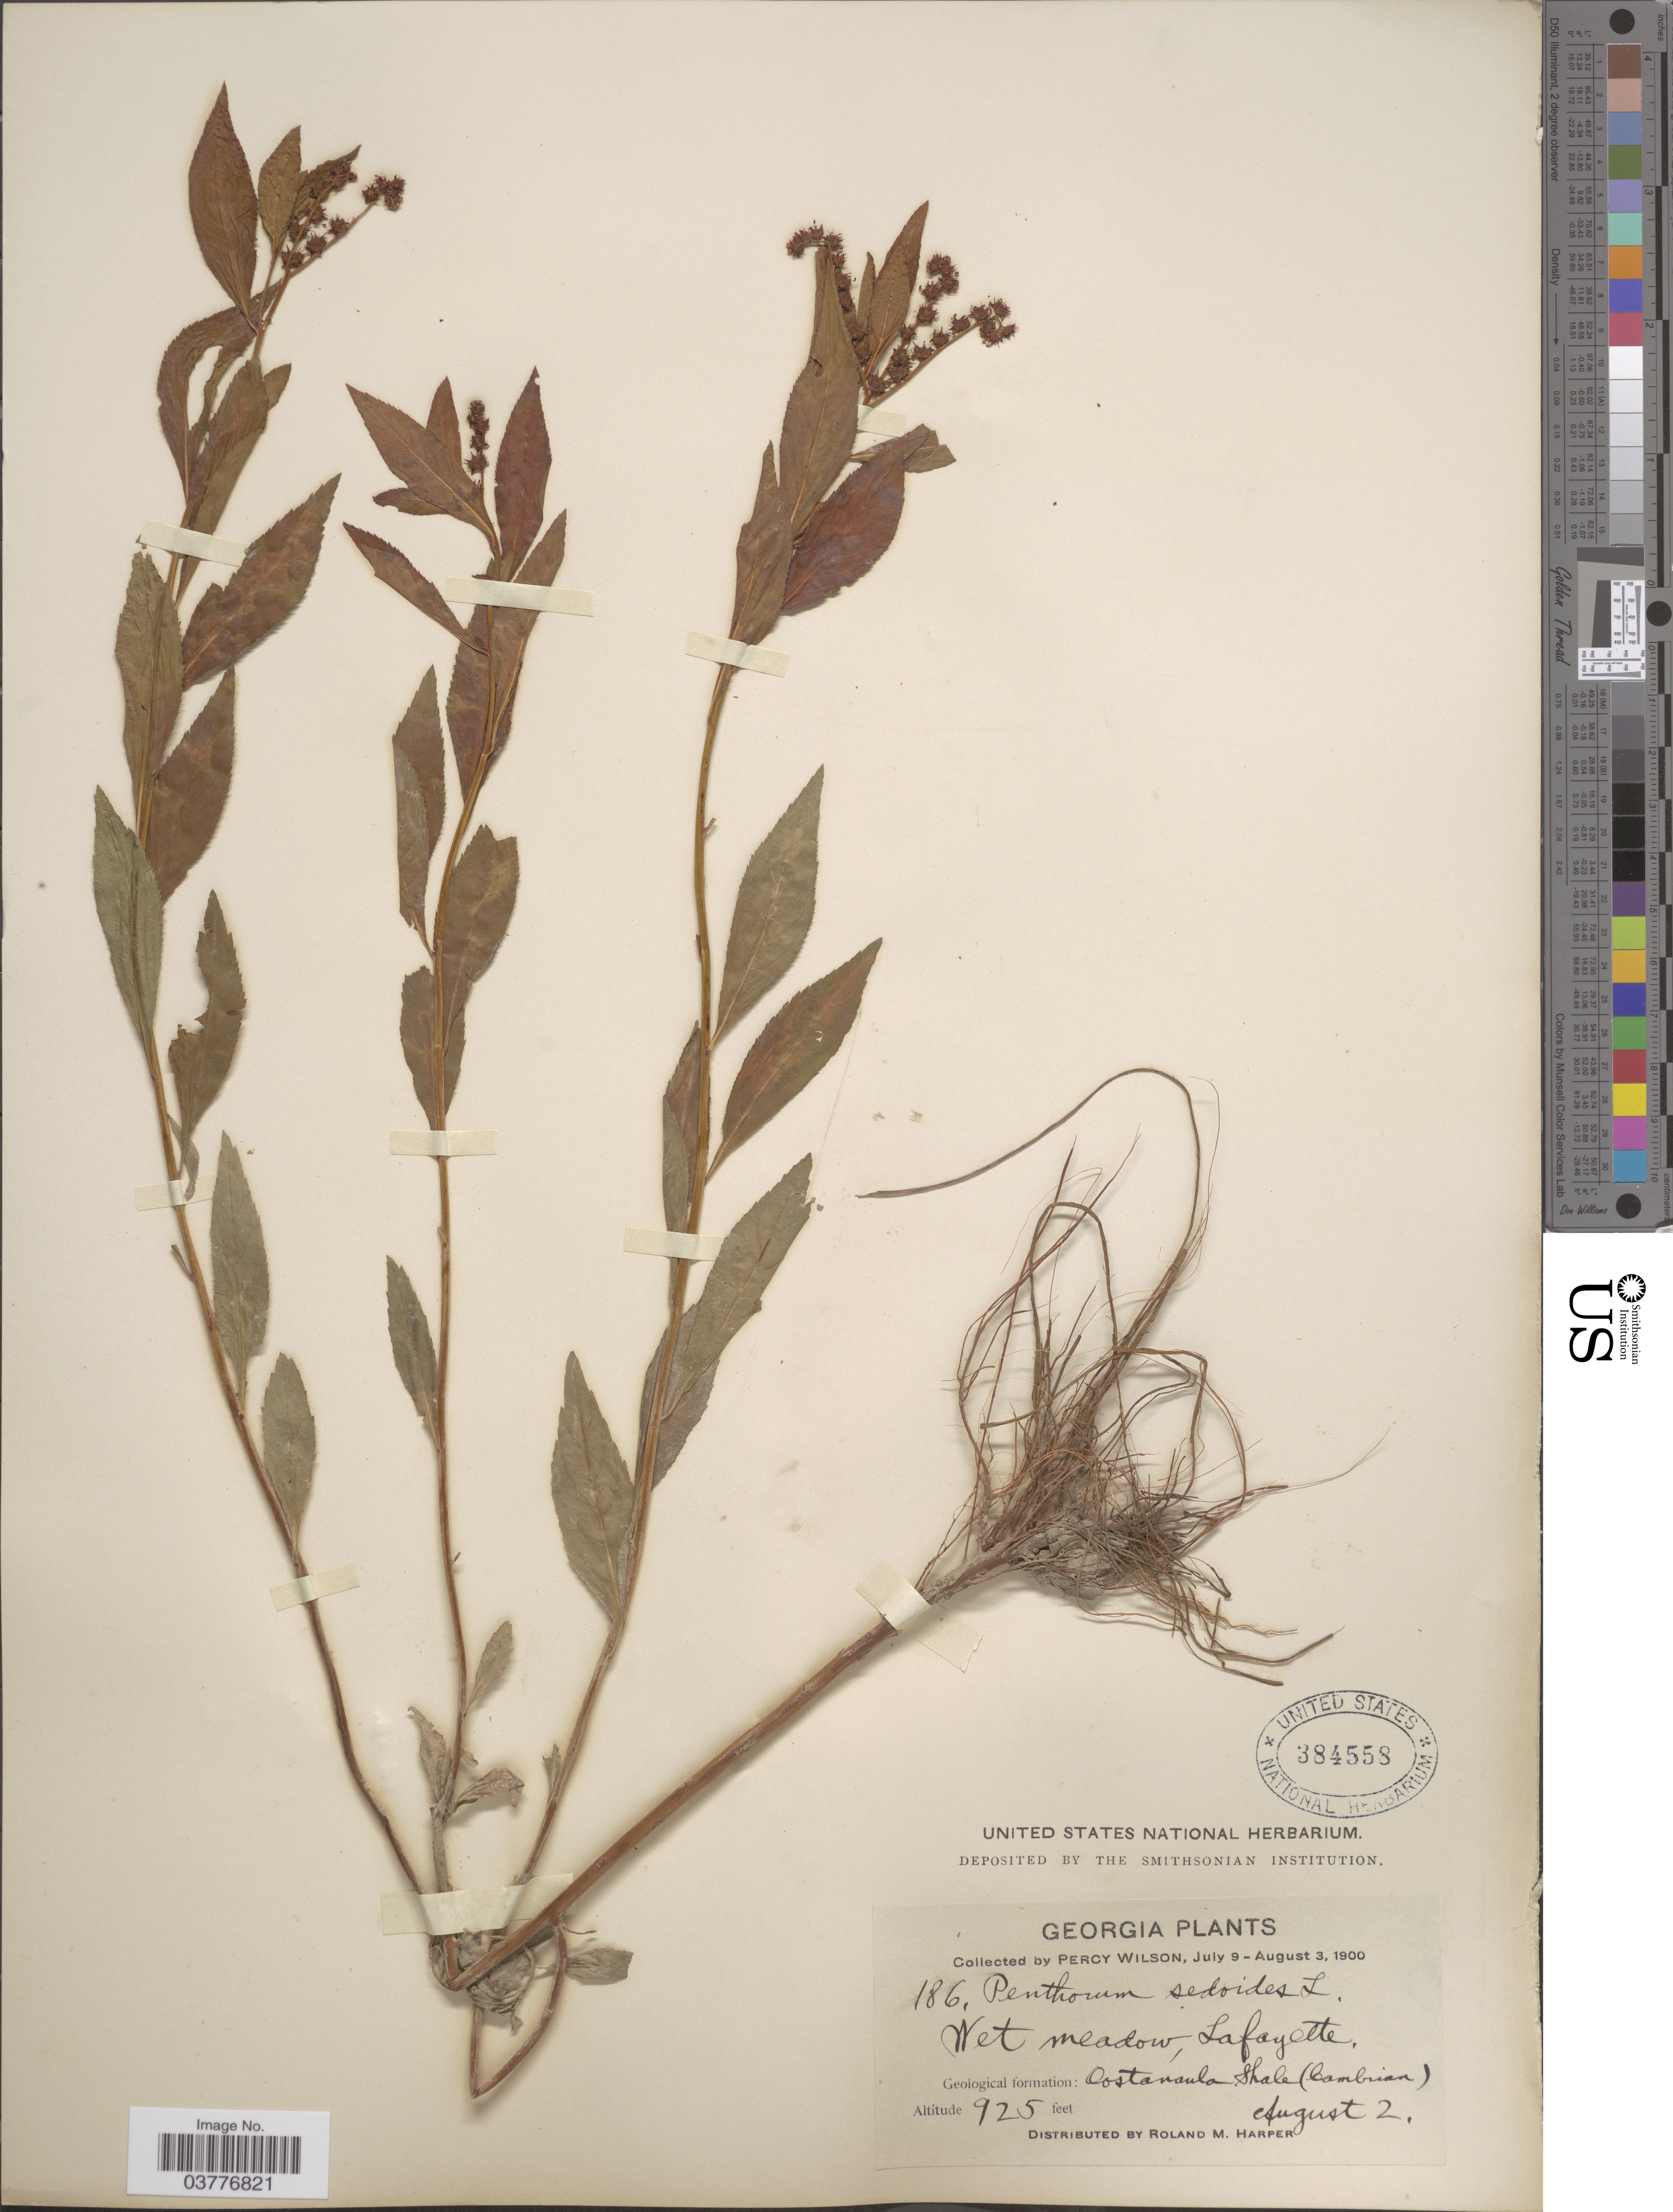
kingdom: Plantae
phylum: Tracheophyta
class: Magnoliopsida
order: Saxifragales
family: Penthoraceae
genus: Penthorum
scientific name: Penthorum sedoides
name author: L.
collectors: P. Wilson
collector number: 186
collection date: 1900-08-02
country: United States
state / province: Georgia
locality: Lafayette. Oostanaula Shale (Cambrian).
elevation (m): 282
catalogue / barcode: US 384558